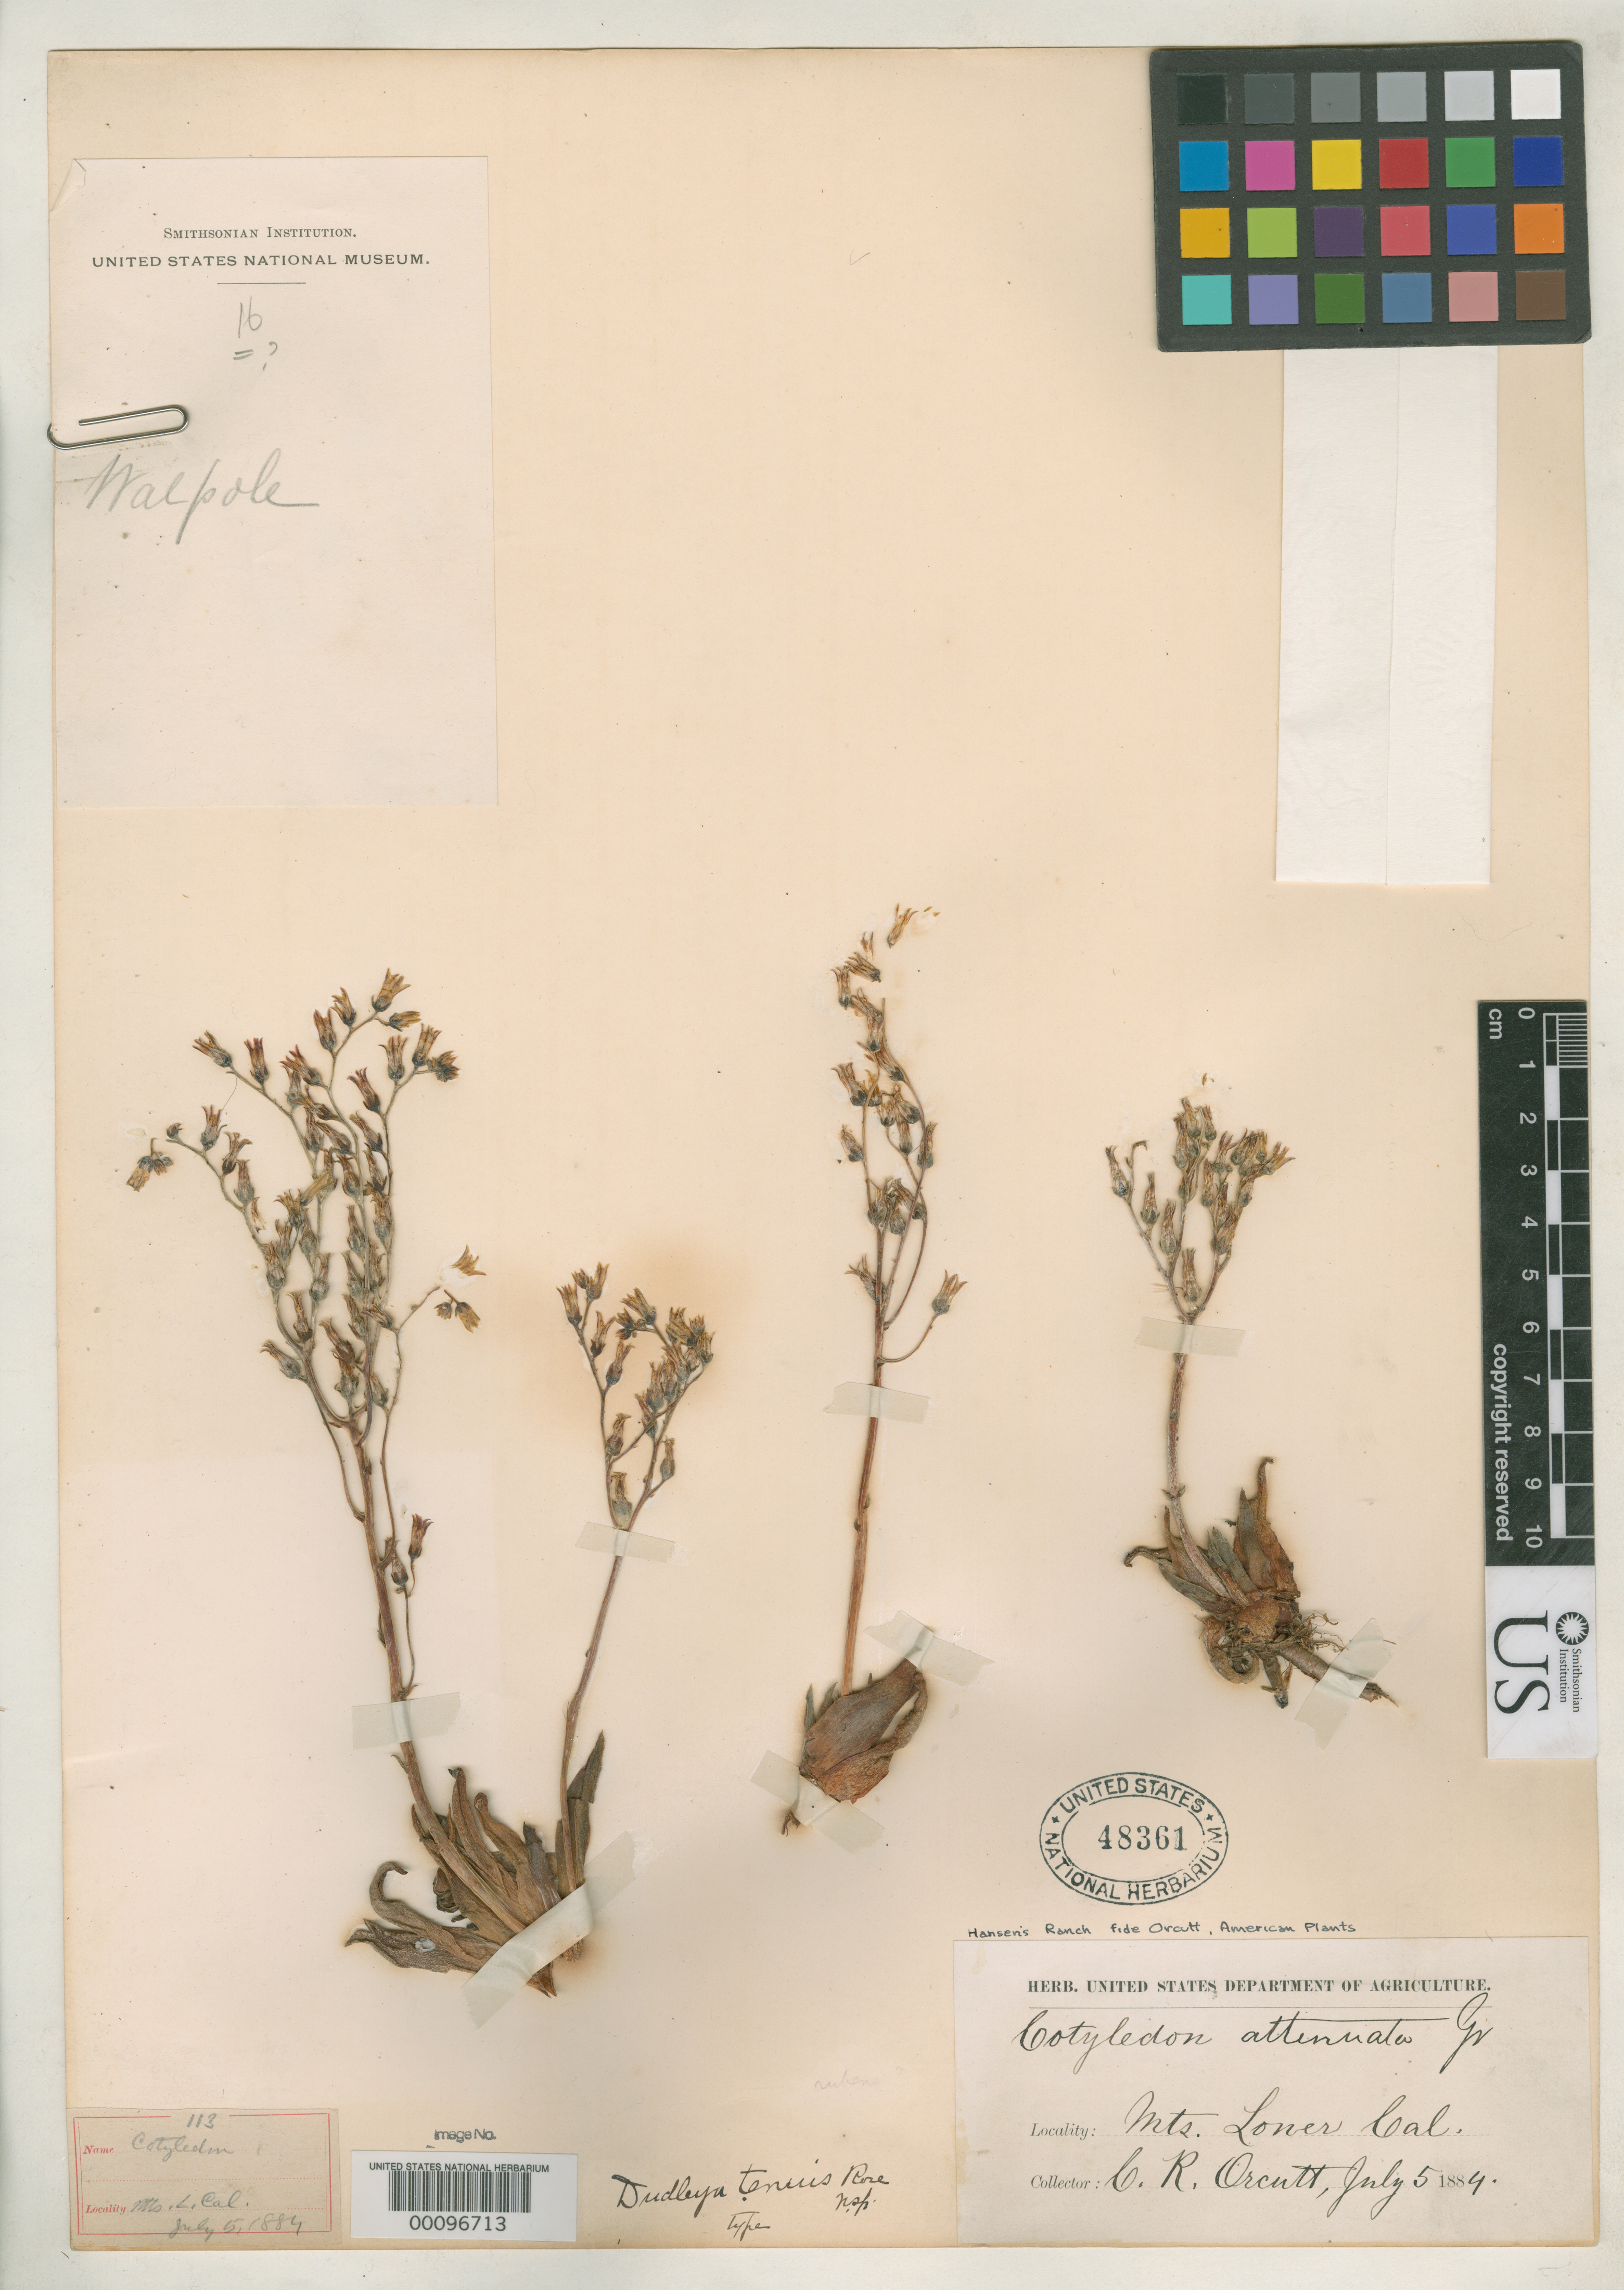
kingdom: Plantae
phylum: Tracheophyta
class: Magnoliopsida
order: Saxifragales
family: Crassulaceae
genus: Dudleya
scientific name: Dudleya tenuis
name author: Rose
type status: Holotype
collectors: C. R. Orcutt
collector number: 113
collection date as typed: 05 Jul 1884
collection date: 1884-07-05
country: Mexico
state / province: Baja California Norte / Baja California Sur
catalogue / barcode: US 48361